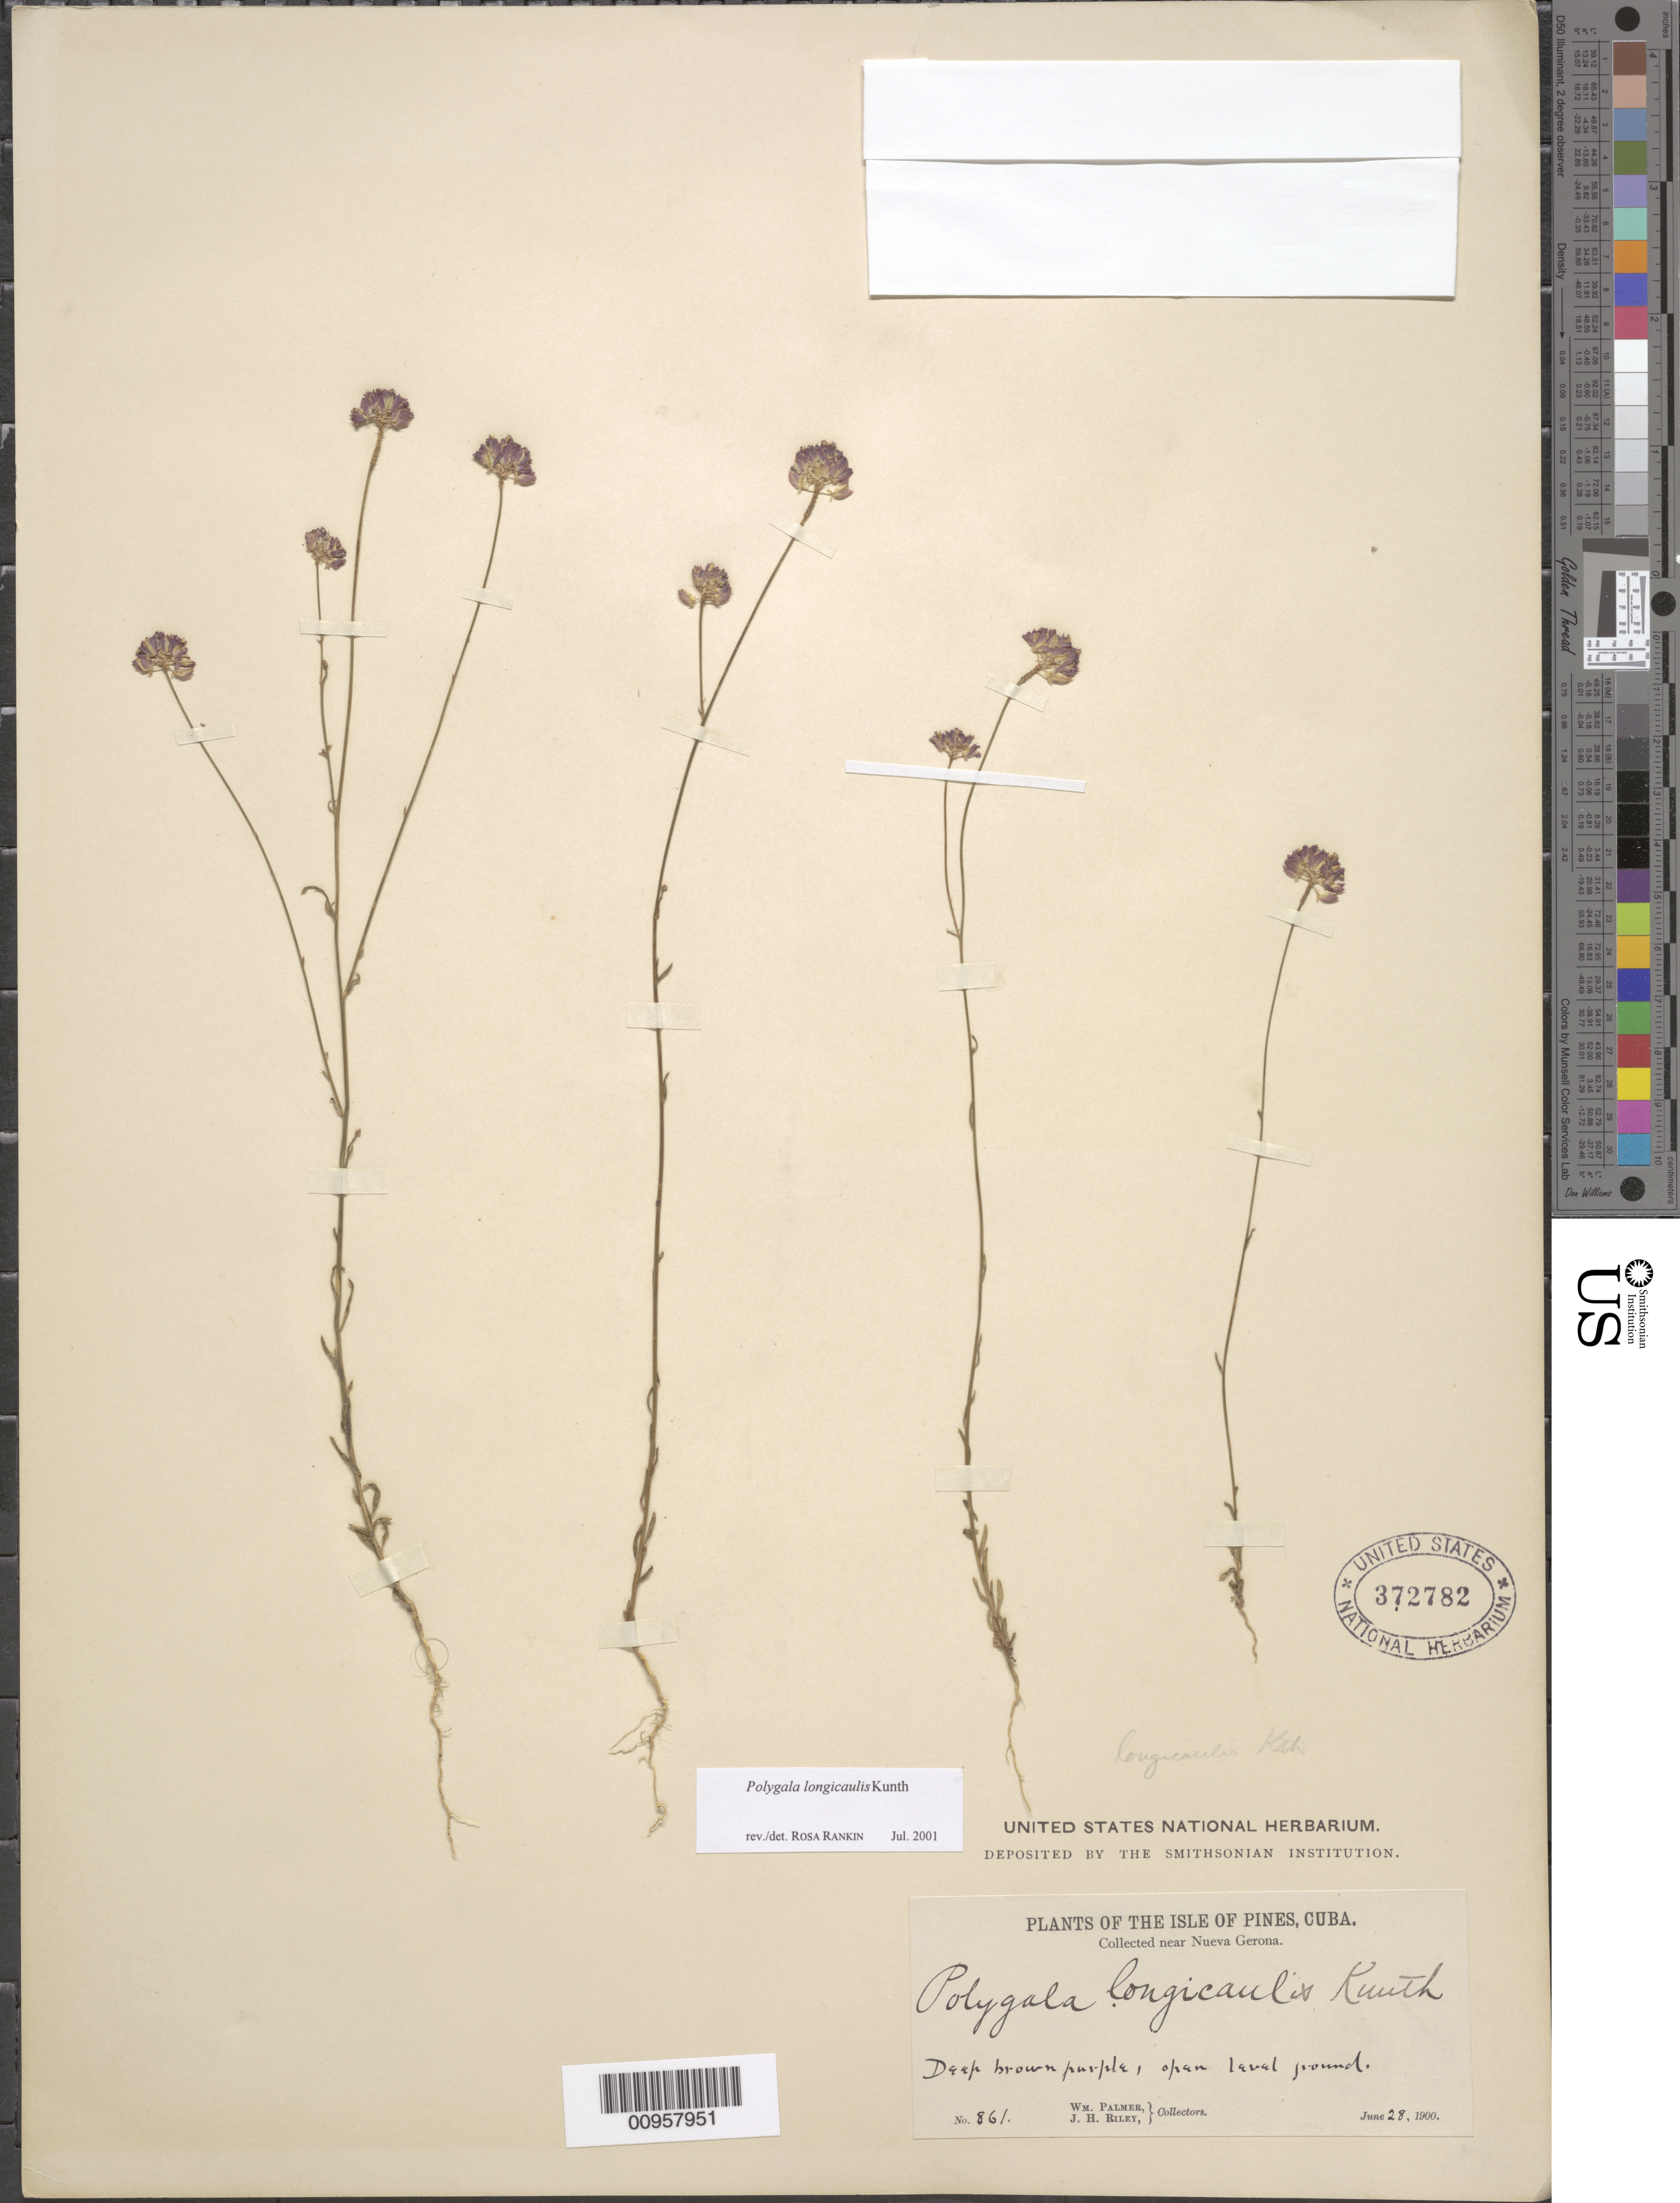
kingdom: Plantae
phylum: Tracheophyta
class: Magnoliopsida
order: Fabales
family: Polygalaceae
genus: Polygala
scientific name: Polygala longicaulis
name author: Kunth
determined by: Rankin Rodriguez, Rosa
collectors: W. Palmer & J. H. Riley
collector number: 861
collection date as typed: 28 Jun 1900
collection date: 1900-06-28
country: Cuba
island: Isla de la Juventud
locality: Isle of Pines, Near Nueva Gerona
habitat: Open level ground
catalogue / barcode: US 372782